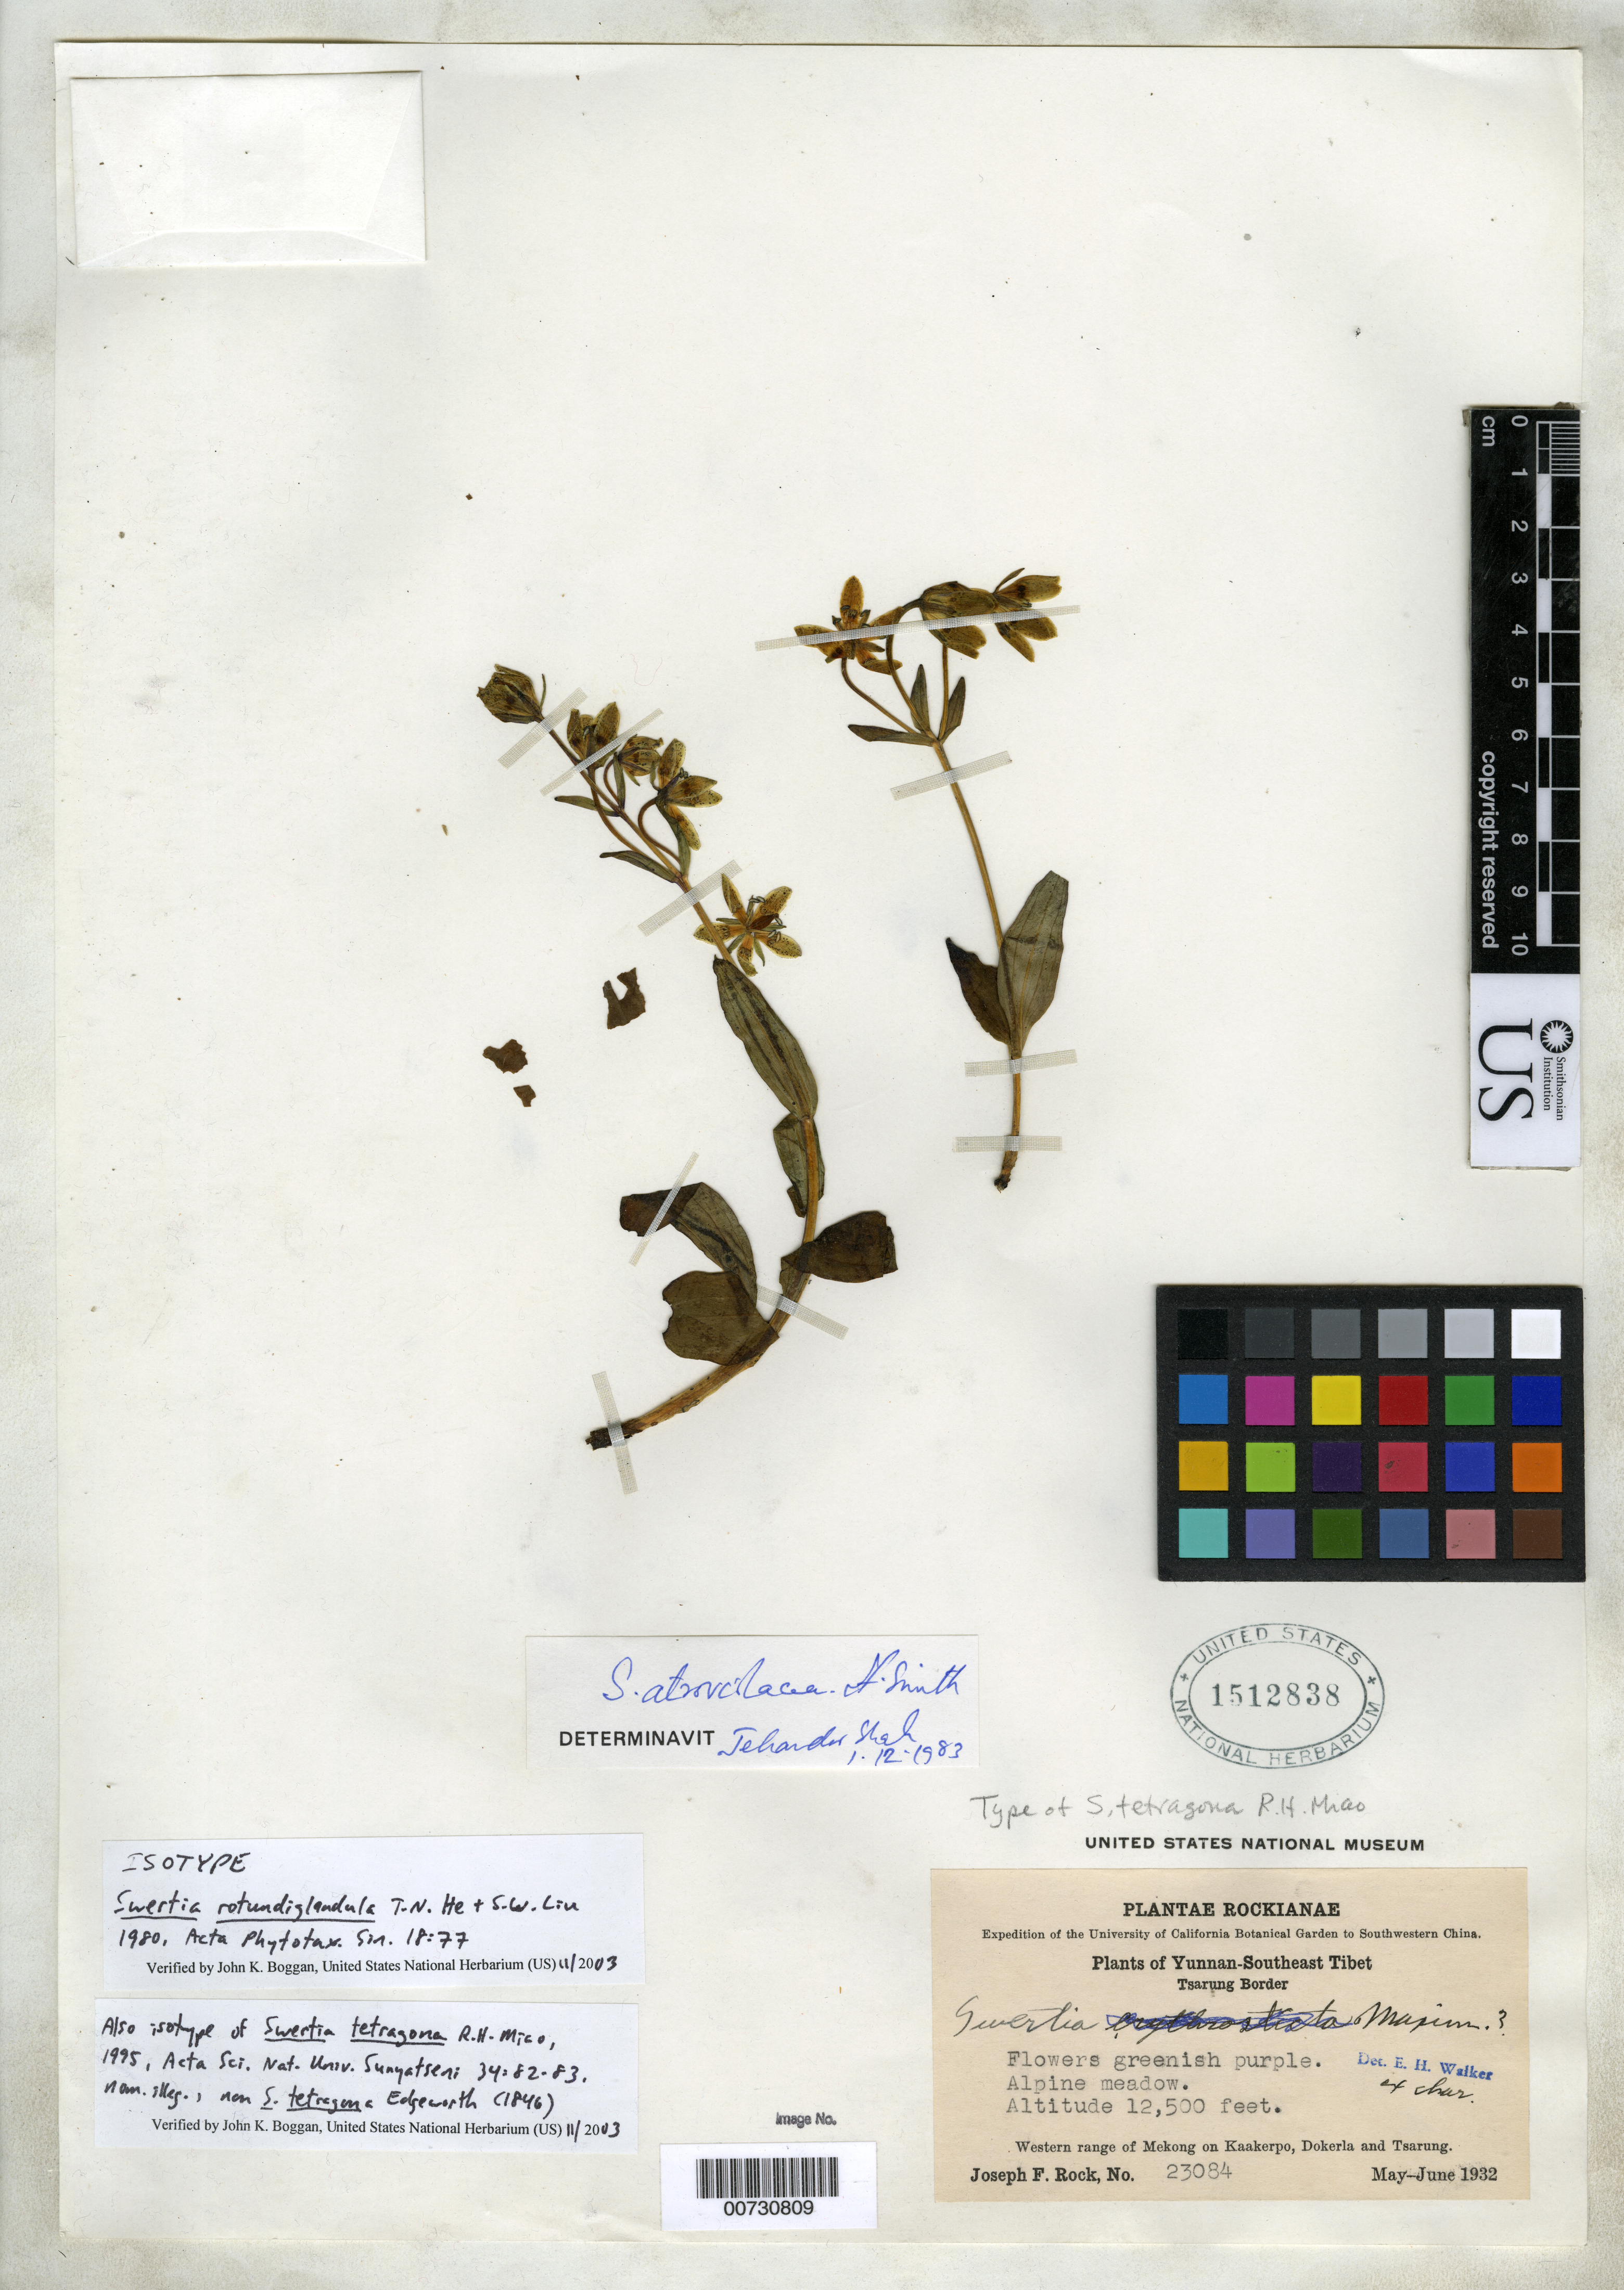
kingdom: Plantae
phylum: Tracheophyta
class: Magnoliopsida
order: Gentianales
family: Gentianaceae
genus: Swertia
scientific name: Swertia rotundiglandula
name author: He & S.W. liu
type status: Isotype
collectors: J. F. Rock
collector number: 23084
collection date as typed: May 1932 to Jun 1932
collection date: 1932-05/1932-06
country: China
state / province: Yunnan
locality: Yunnan-southeast Tibet, Tsarung Border, western range of Mekong on Kaakerpo, Dokerla and Tsarung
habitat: Alpine meadow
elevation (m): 3810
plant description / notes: Also an isotype of Swertia tetragona R.H. Miao (1995), nom. illeg., non S. tetragona Edgeworth (1846).; Also an isotype of Swertia rotundiglandula T.N. He & S.W. Liu.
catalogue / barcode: US 1512838